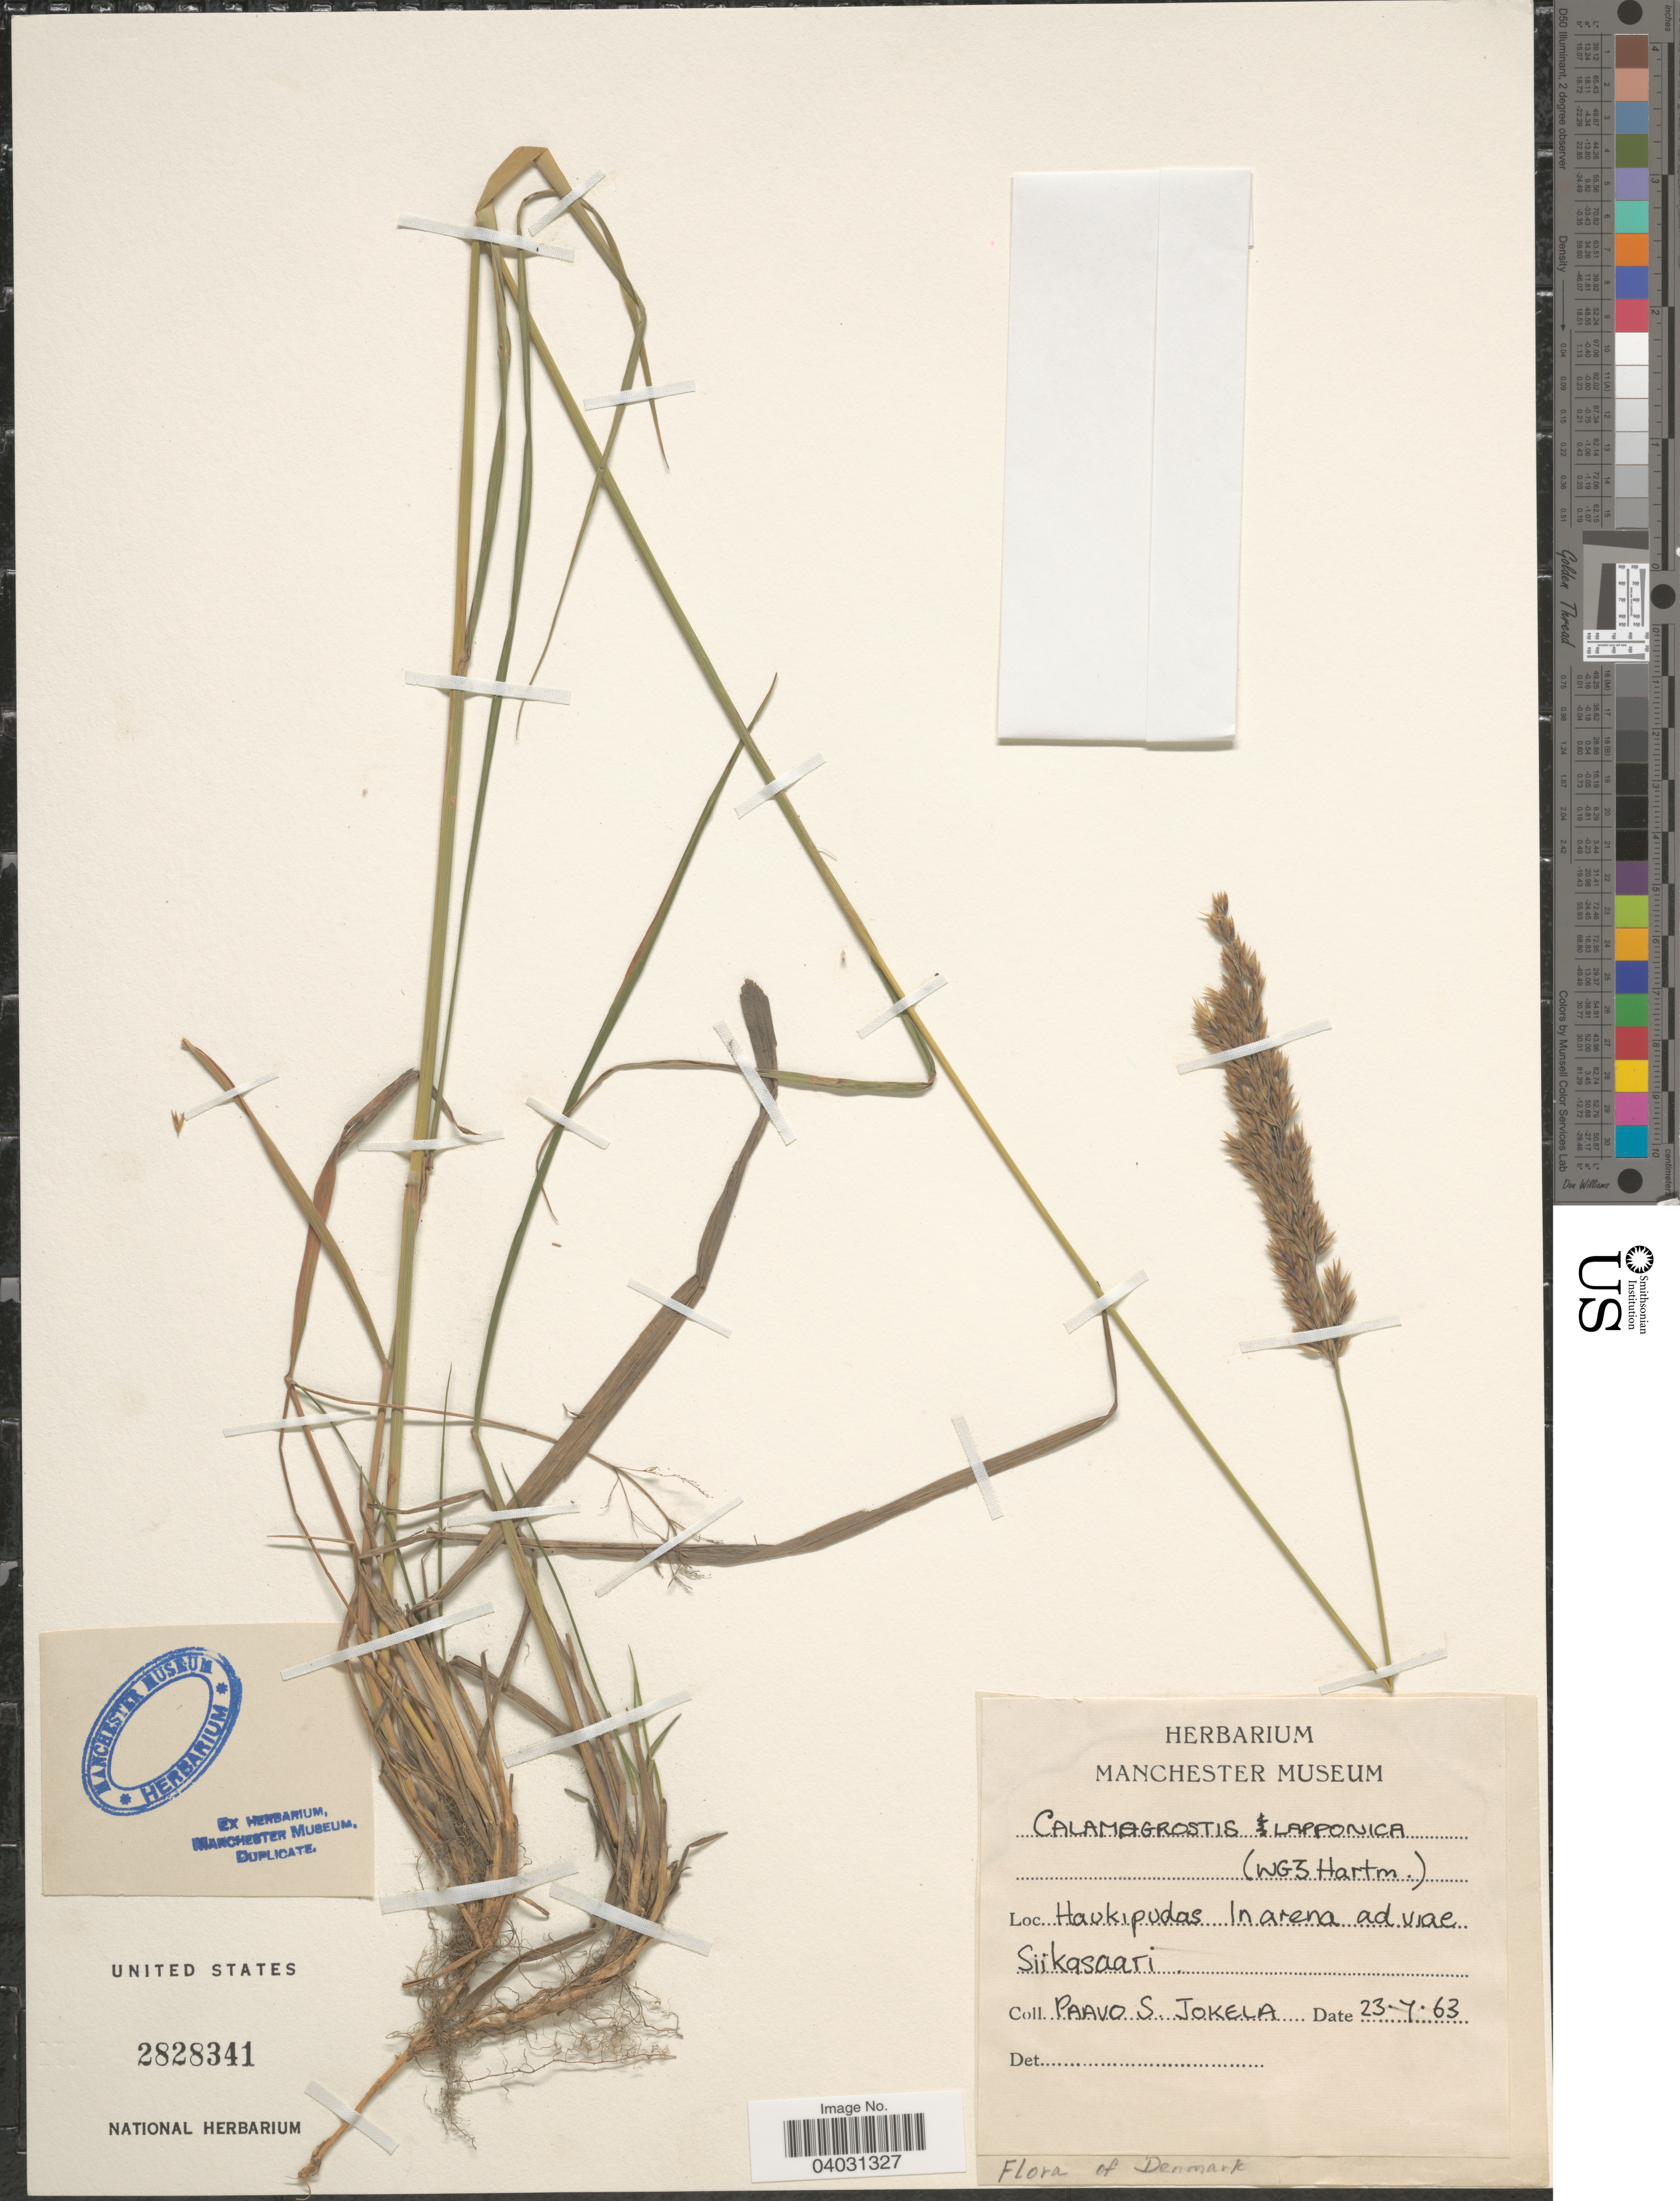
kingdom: Plantae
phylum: Tracheophyta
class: Liliopsida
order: Poales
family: Poaceae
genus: Calamagrostis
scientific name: Calamagrostis lapponica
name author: (Wahlenb.) Hartm.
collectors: P. Jokela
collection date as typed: Transcribed d/m/y: 23/7/63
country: Finland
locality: Haukipudas In arena ad viae Siikasaari.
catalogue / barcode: US 2828341